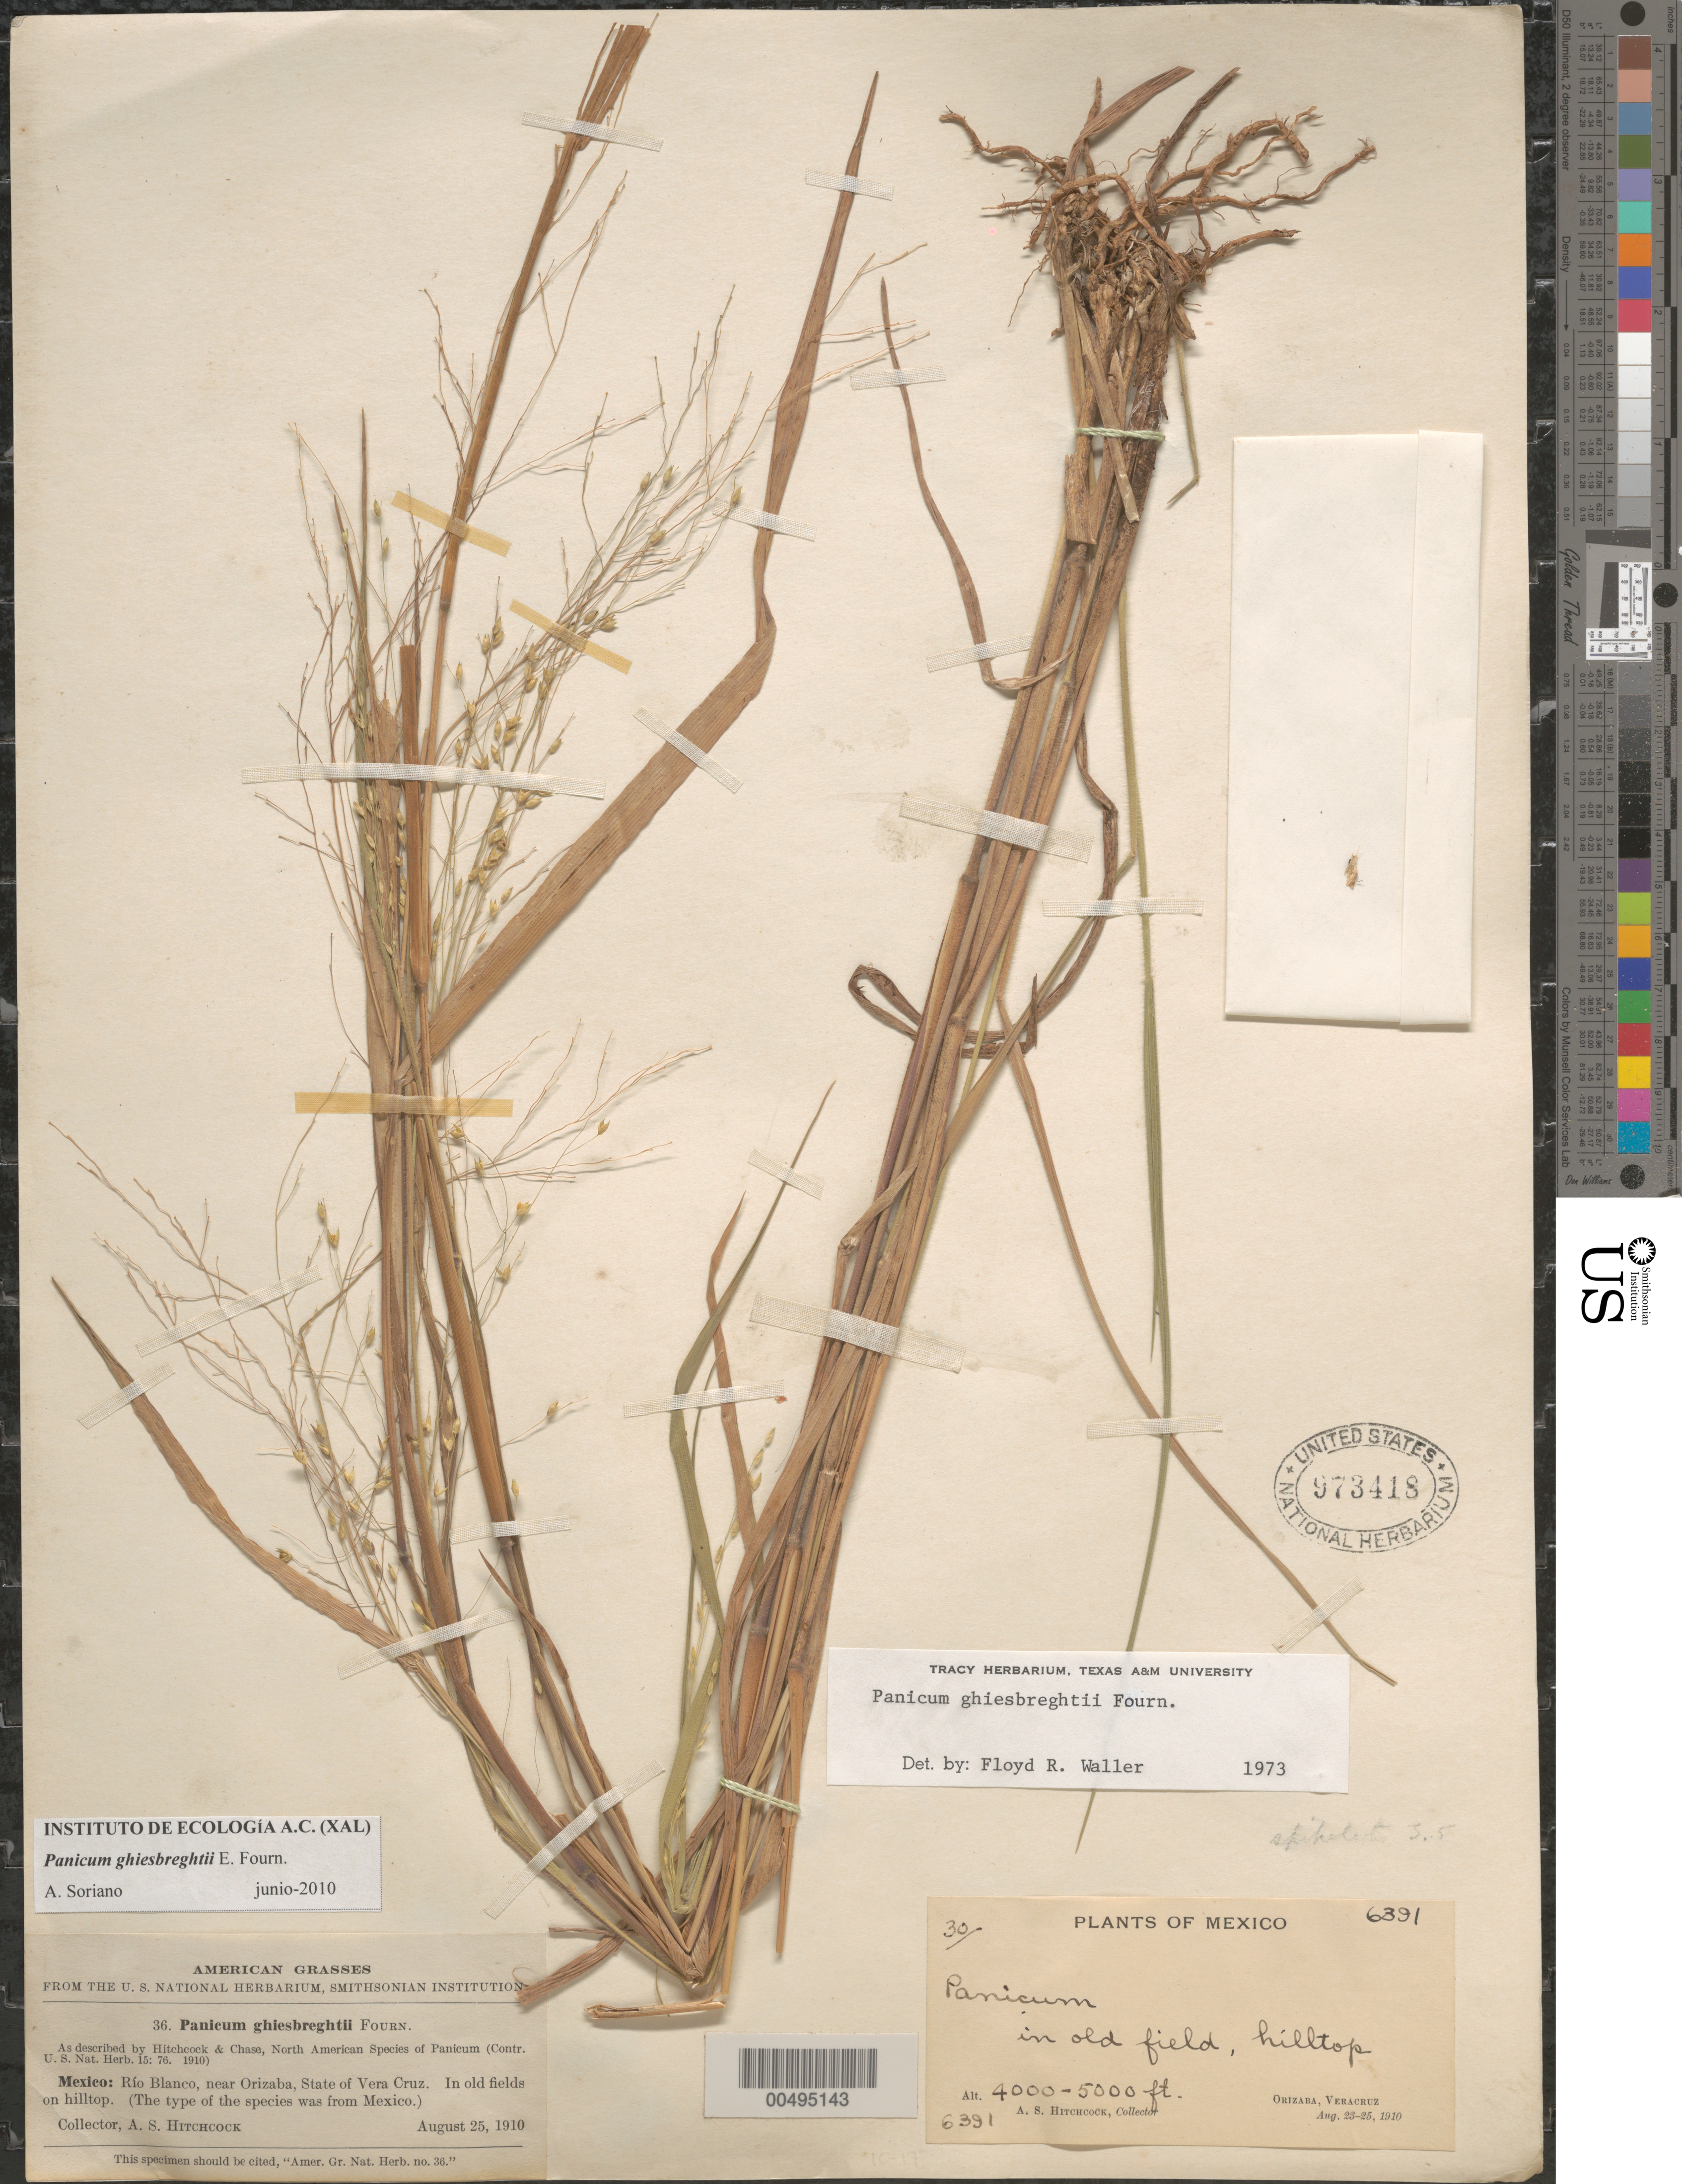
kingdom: Plantae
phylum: Tracheophyta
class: Liliopsida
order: Poales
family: Poaceae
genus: Panicum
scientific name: Panicum ghiesbreghtii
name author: E. Fourn.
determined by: Waller, F. R.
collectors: A. S. Hitchcock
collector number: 6391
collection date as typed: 23 Aug 1910 to 25 Aug 1910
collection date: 1910-08-23/1910-08-25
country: Mexico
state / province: Veracruz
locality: R¡o Blanco, near Orizaba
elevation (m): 1219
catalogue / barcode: US 973418